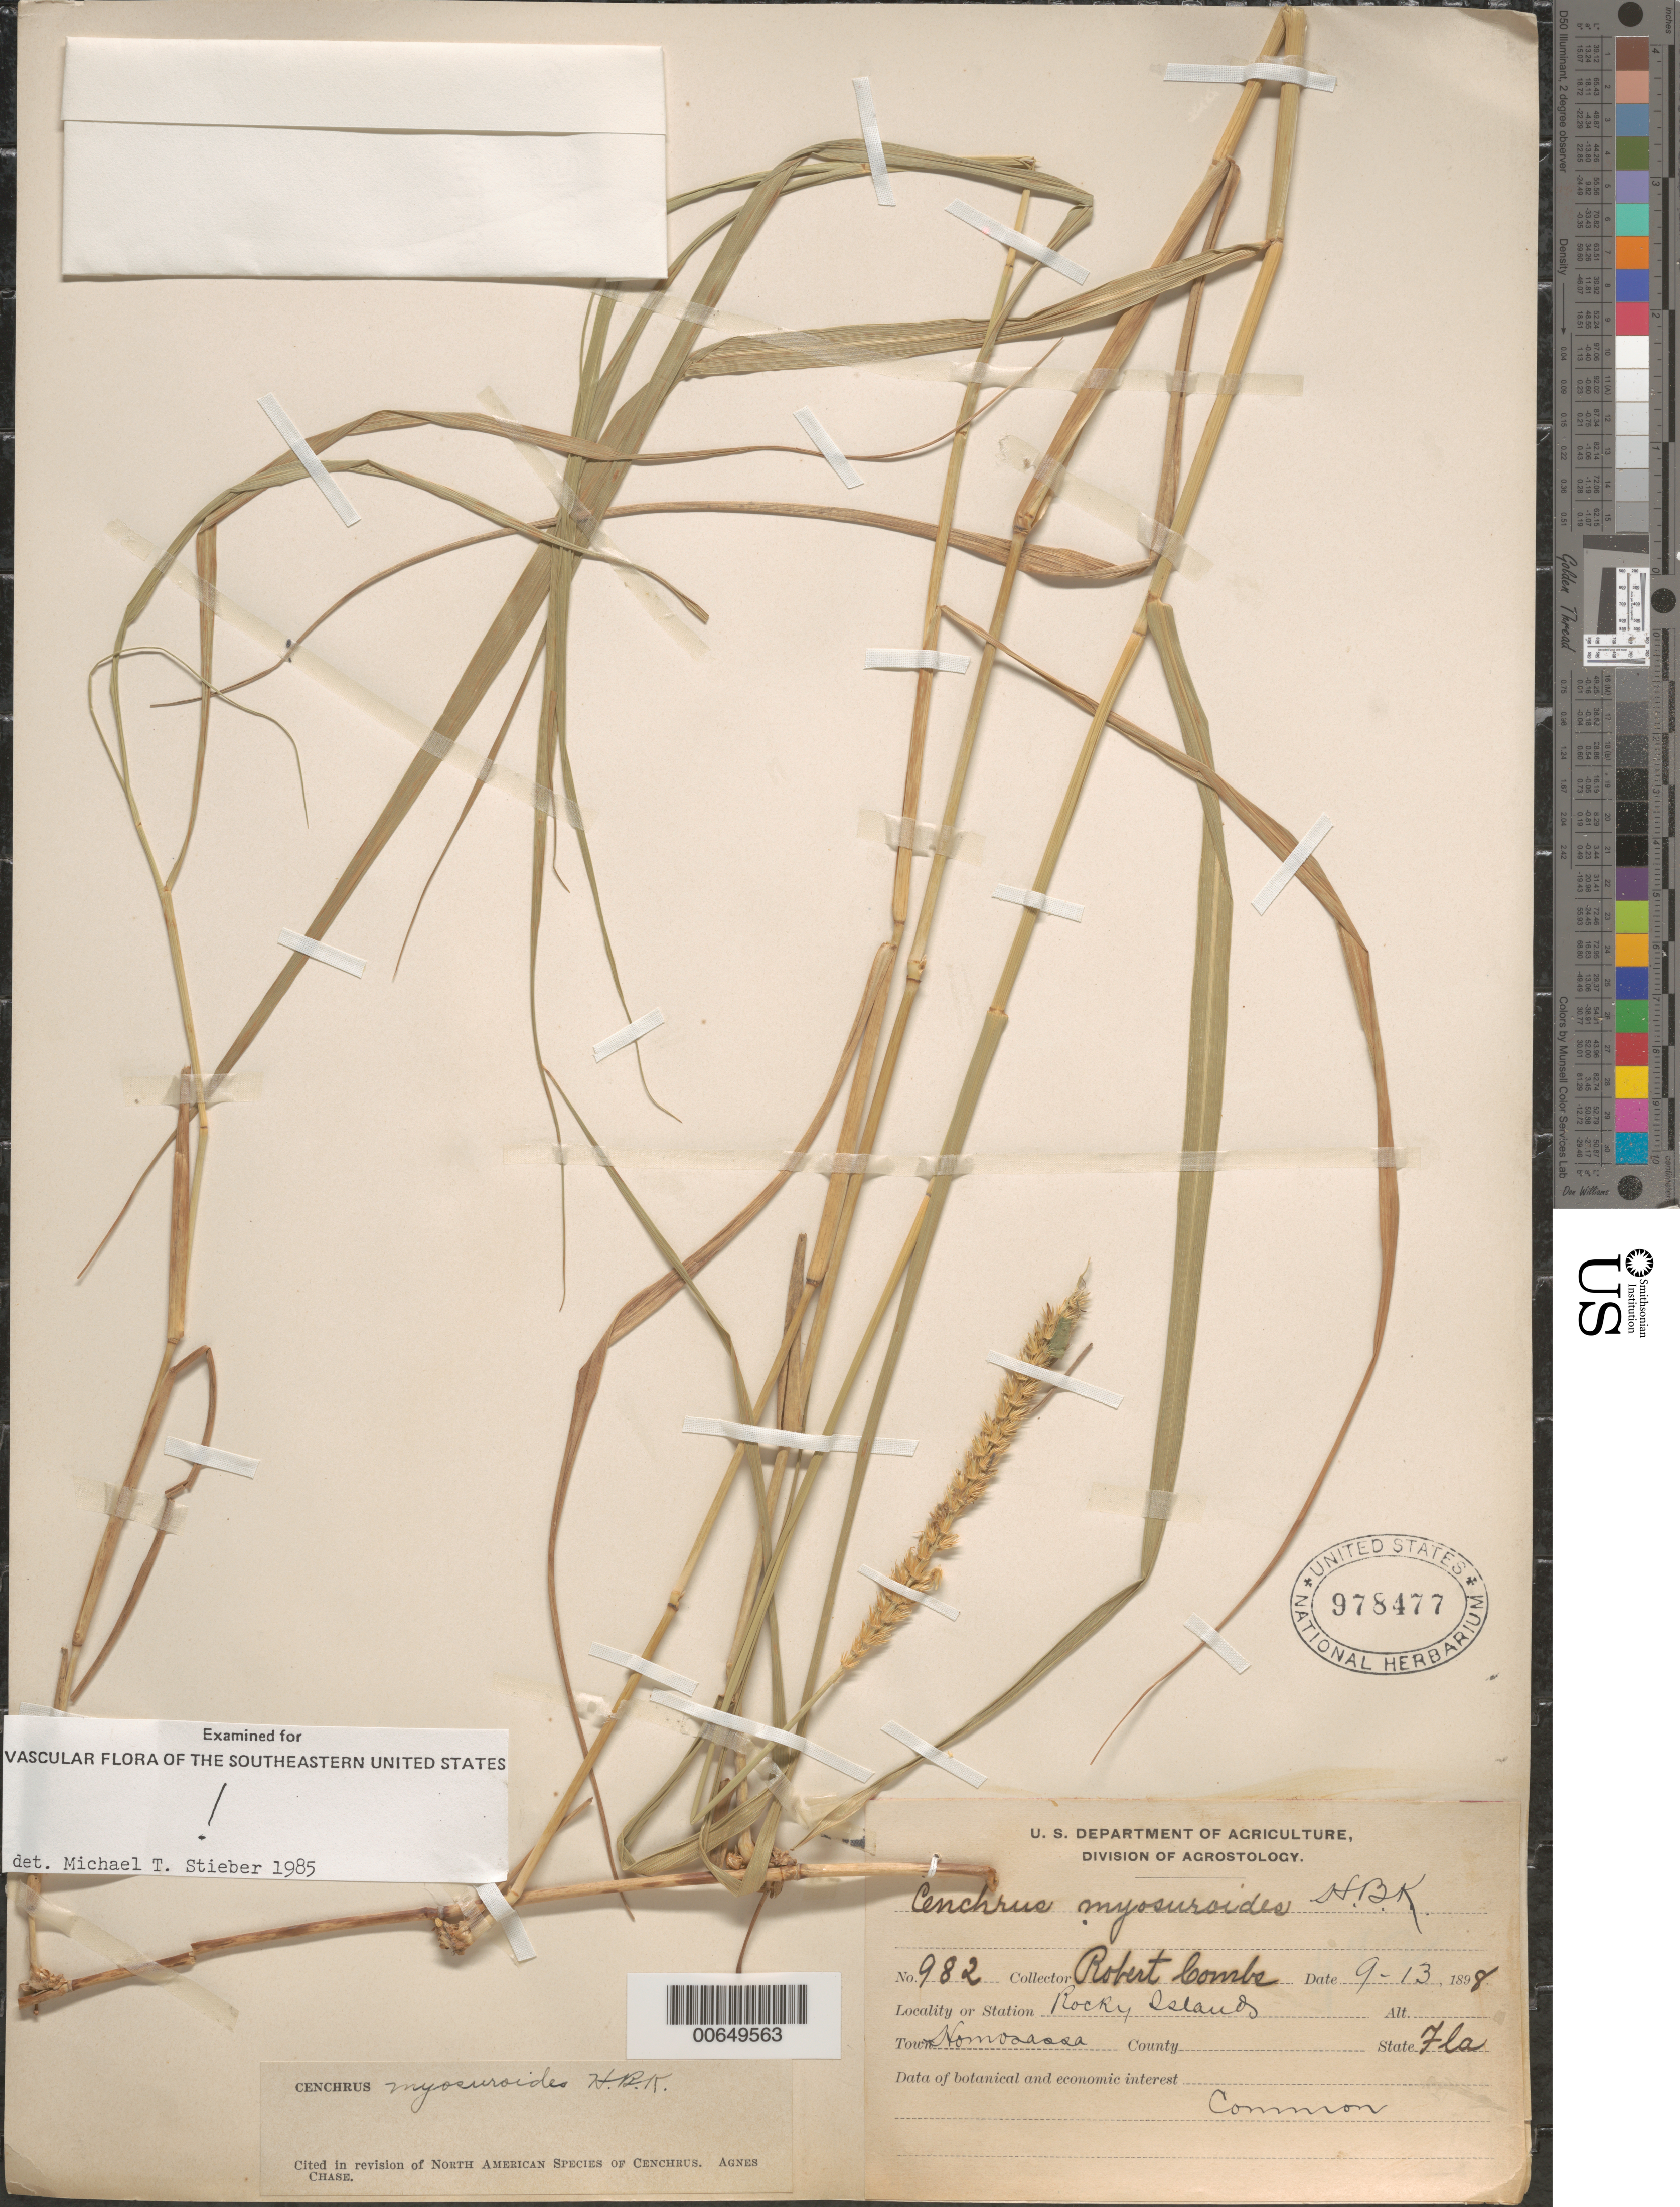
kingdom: Plantae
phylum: Tracheophyta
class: Liliopsida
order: Poales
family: Poaceae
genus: Cenchrus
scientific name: Cenchrus myosuroides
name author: Kunth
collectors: R. Combs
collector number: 982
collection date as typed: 13 Sep 1898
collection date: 1898-09-13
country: United States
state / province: Florida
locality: Rocky Islands; Homosassa Florida;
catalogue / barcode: US 978477